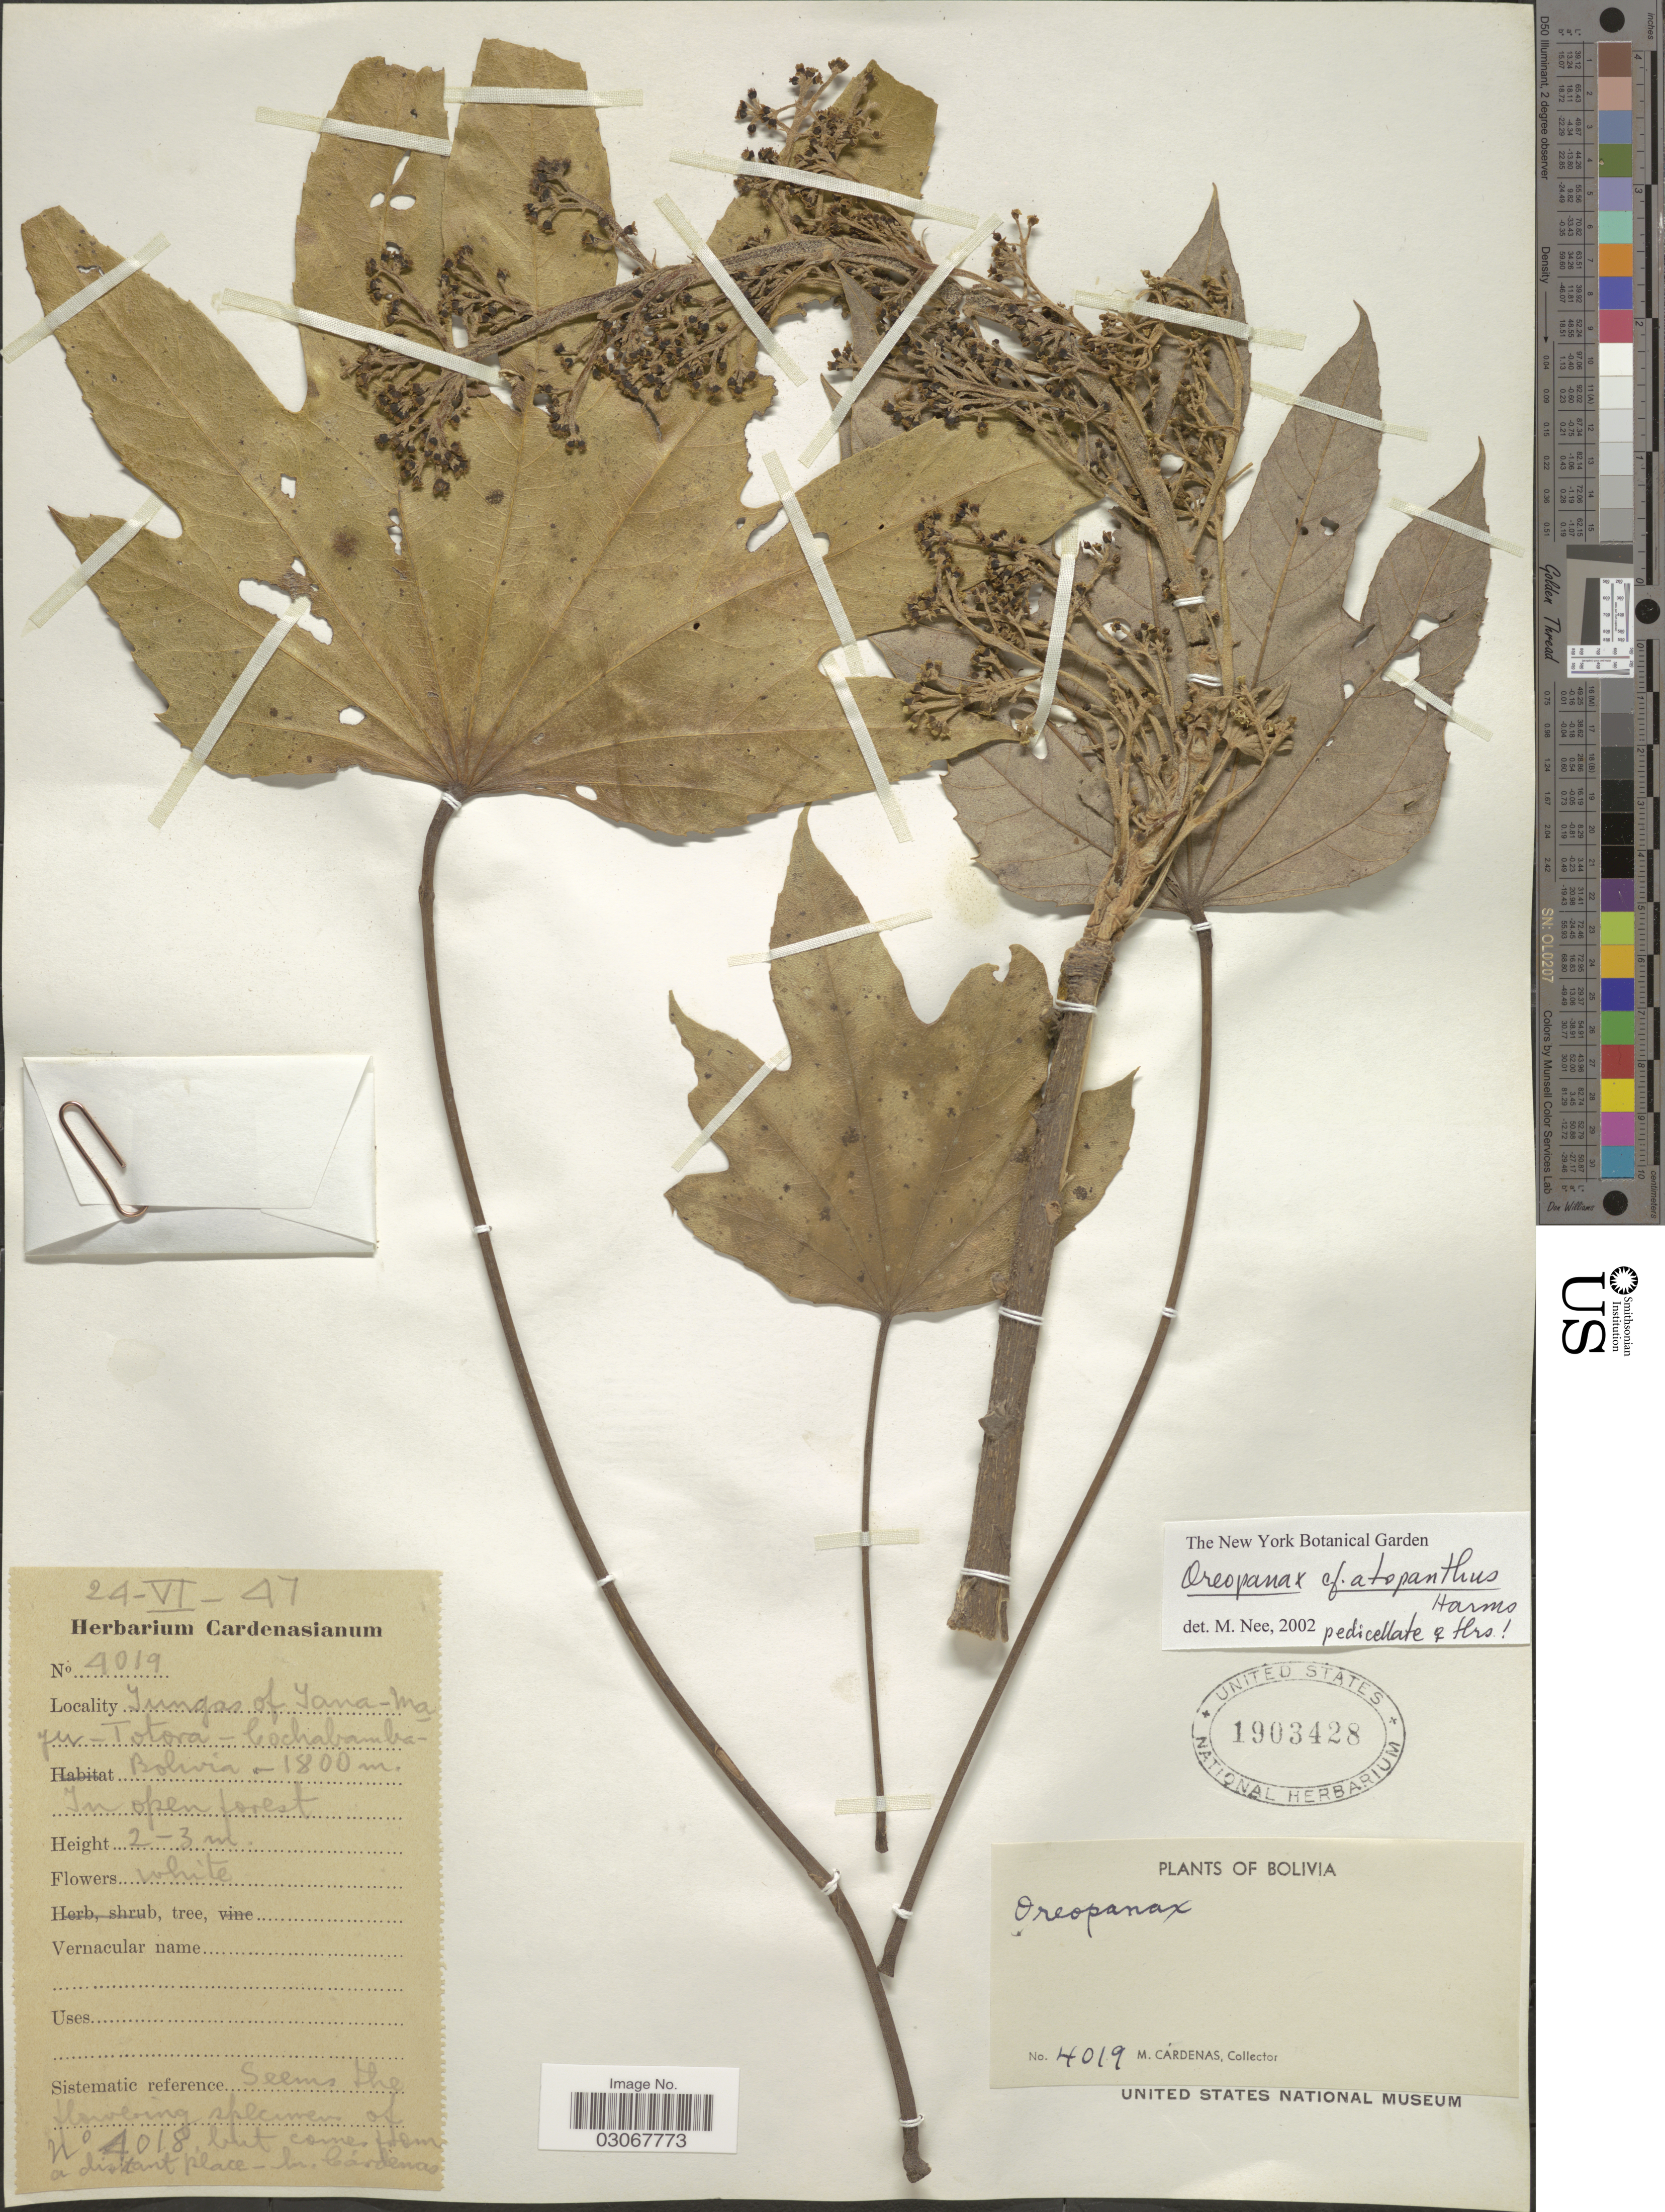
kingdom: Plantae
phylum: Tracheophyta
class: Magnoliopsida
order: Apiales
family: Araliaceae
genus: Oreopanax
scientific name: Oreopanax atopanthus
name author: Harms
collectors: M. Cárdenas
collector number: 4019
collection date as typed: Transcribed d/m/y: 24/6/47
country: Bolivia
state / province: Cochabamba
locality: Yungas of Tana-Mayu-Totora.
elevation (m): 1800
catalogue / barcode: US 1903428